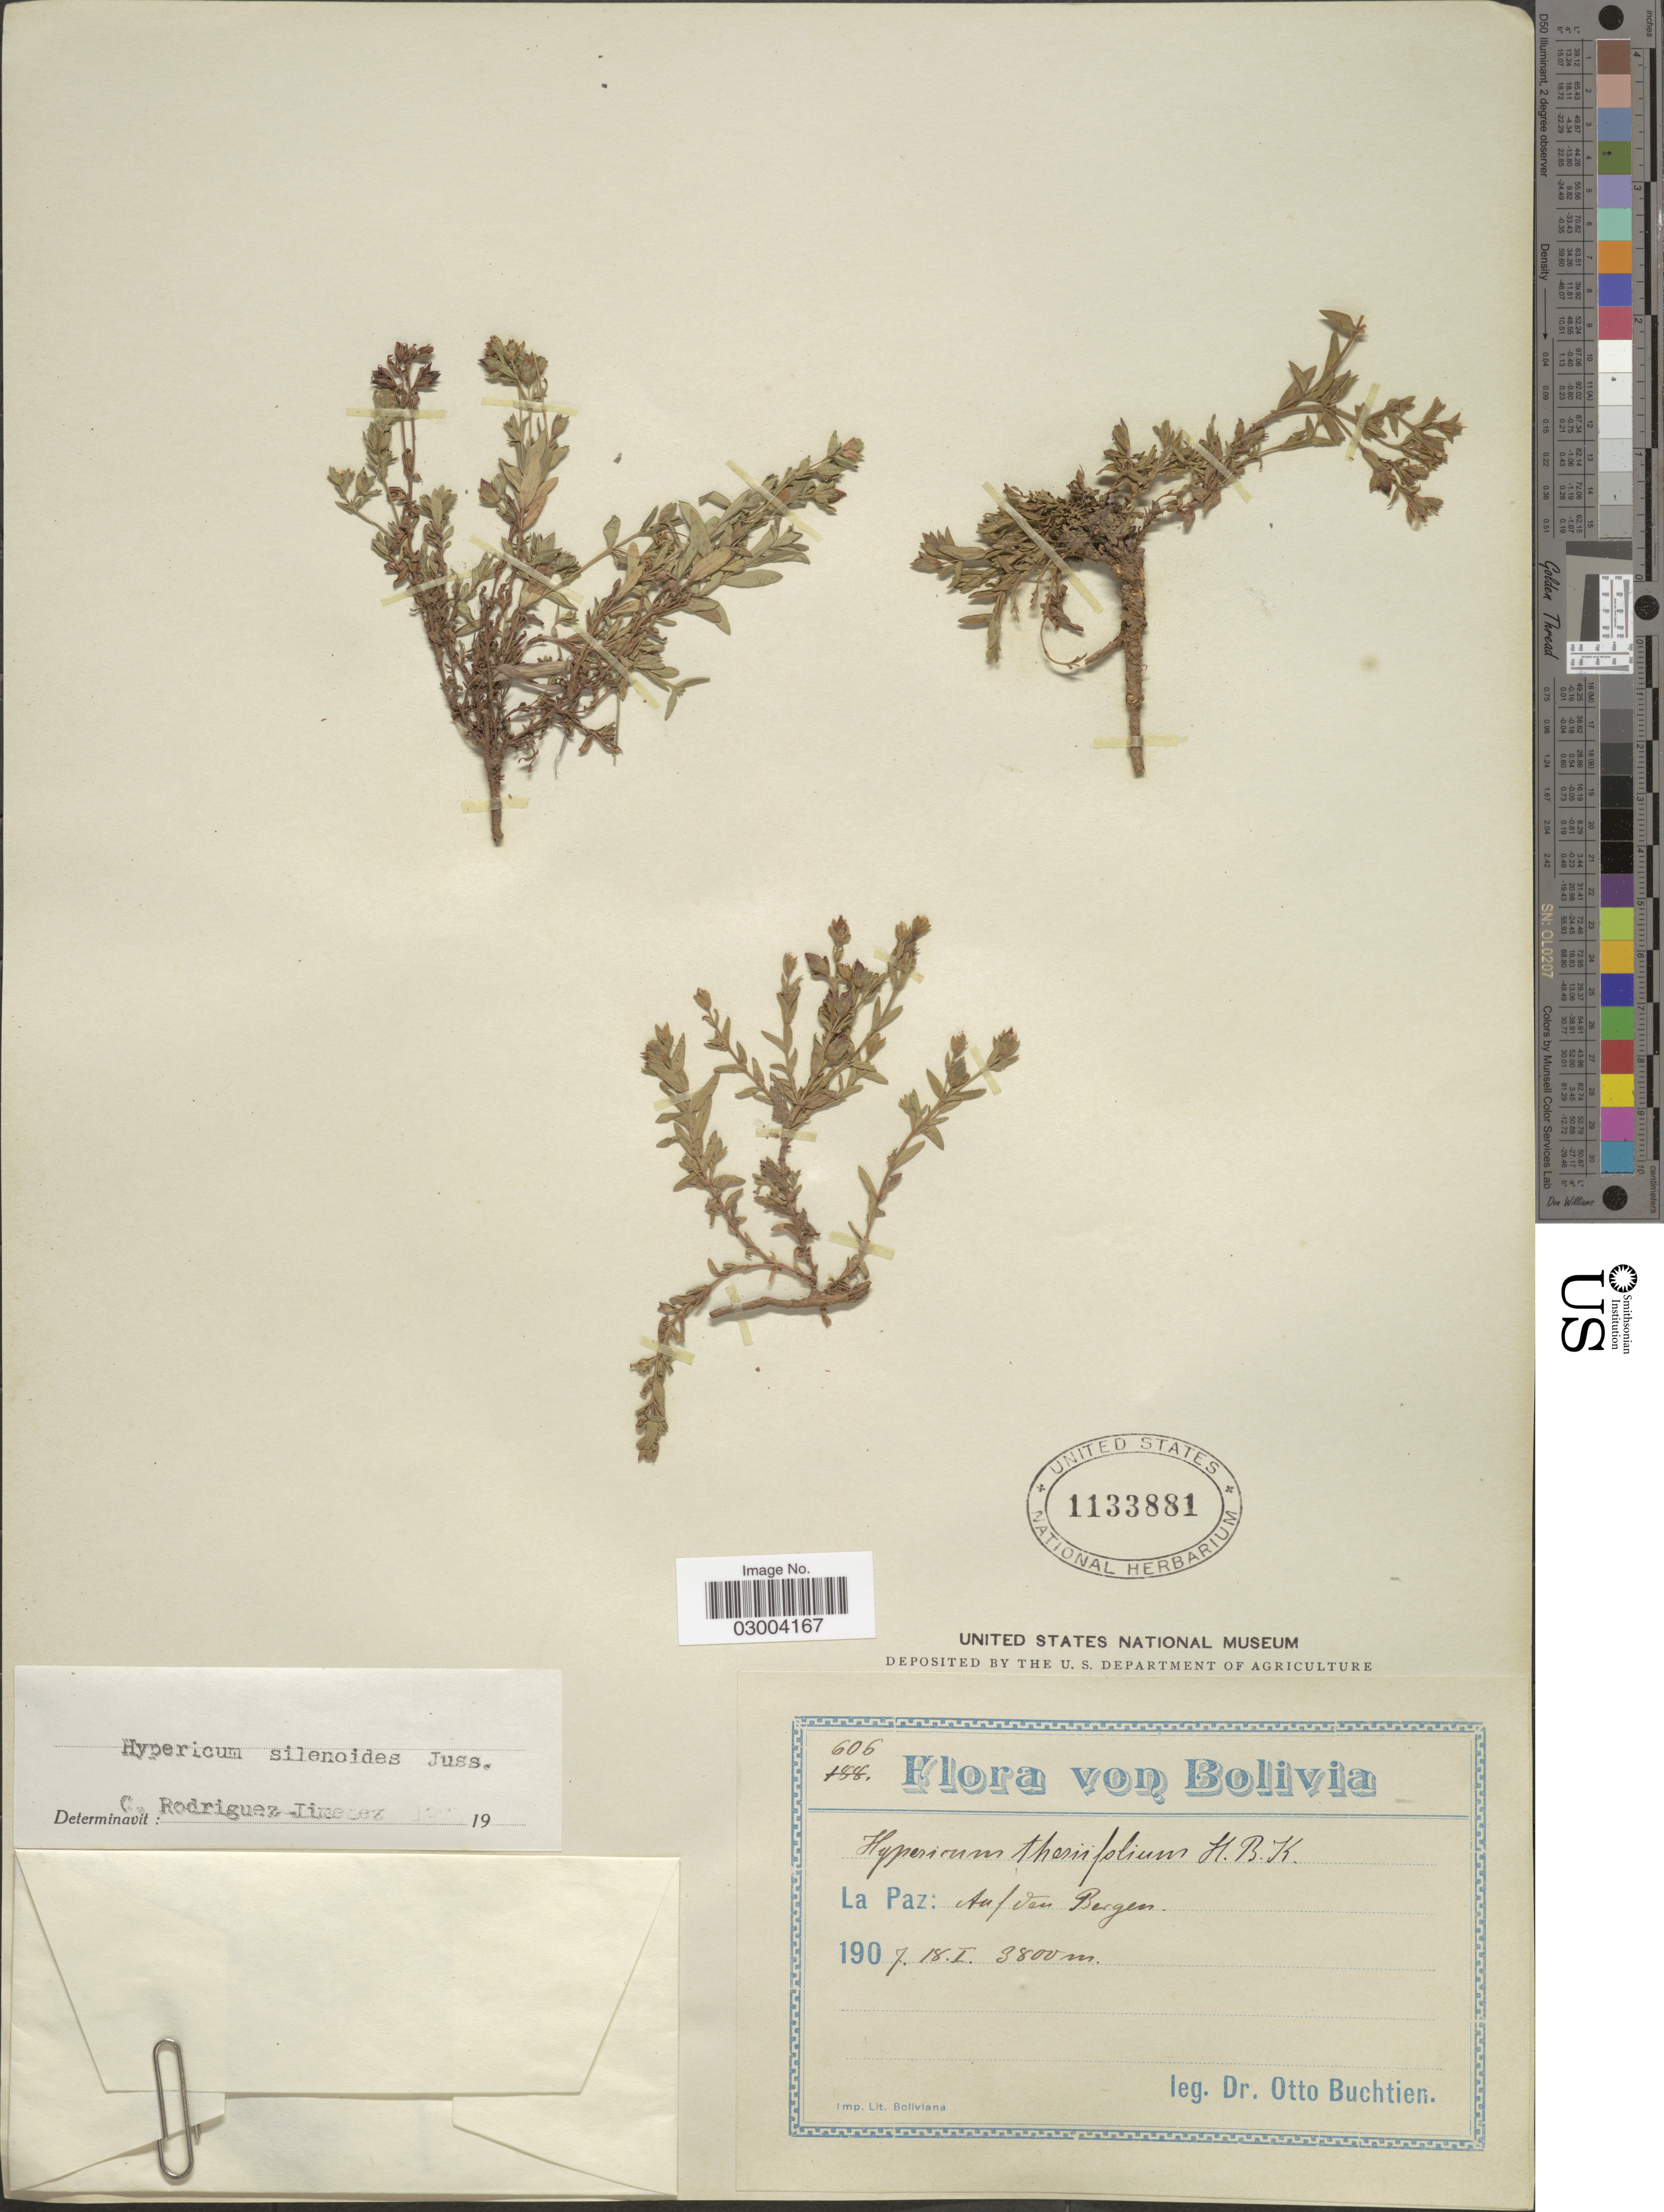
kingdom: Plantae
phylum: Tracheophyta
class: Magnoliopsida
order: Malpighiales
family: Hypericaceae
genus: Hypericum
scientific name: Hypericum silenoides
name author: Juss.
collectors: O. Buchtien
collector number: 606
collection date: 1907-01-18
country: Bolivia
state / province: La Paz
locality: Auf ven Bergen.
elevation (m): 3800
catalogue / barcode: US 1133881